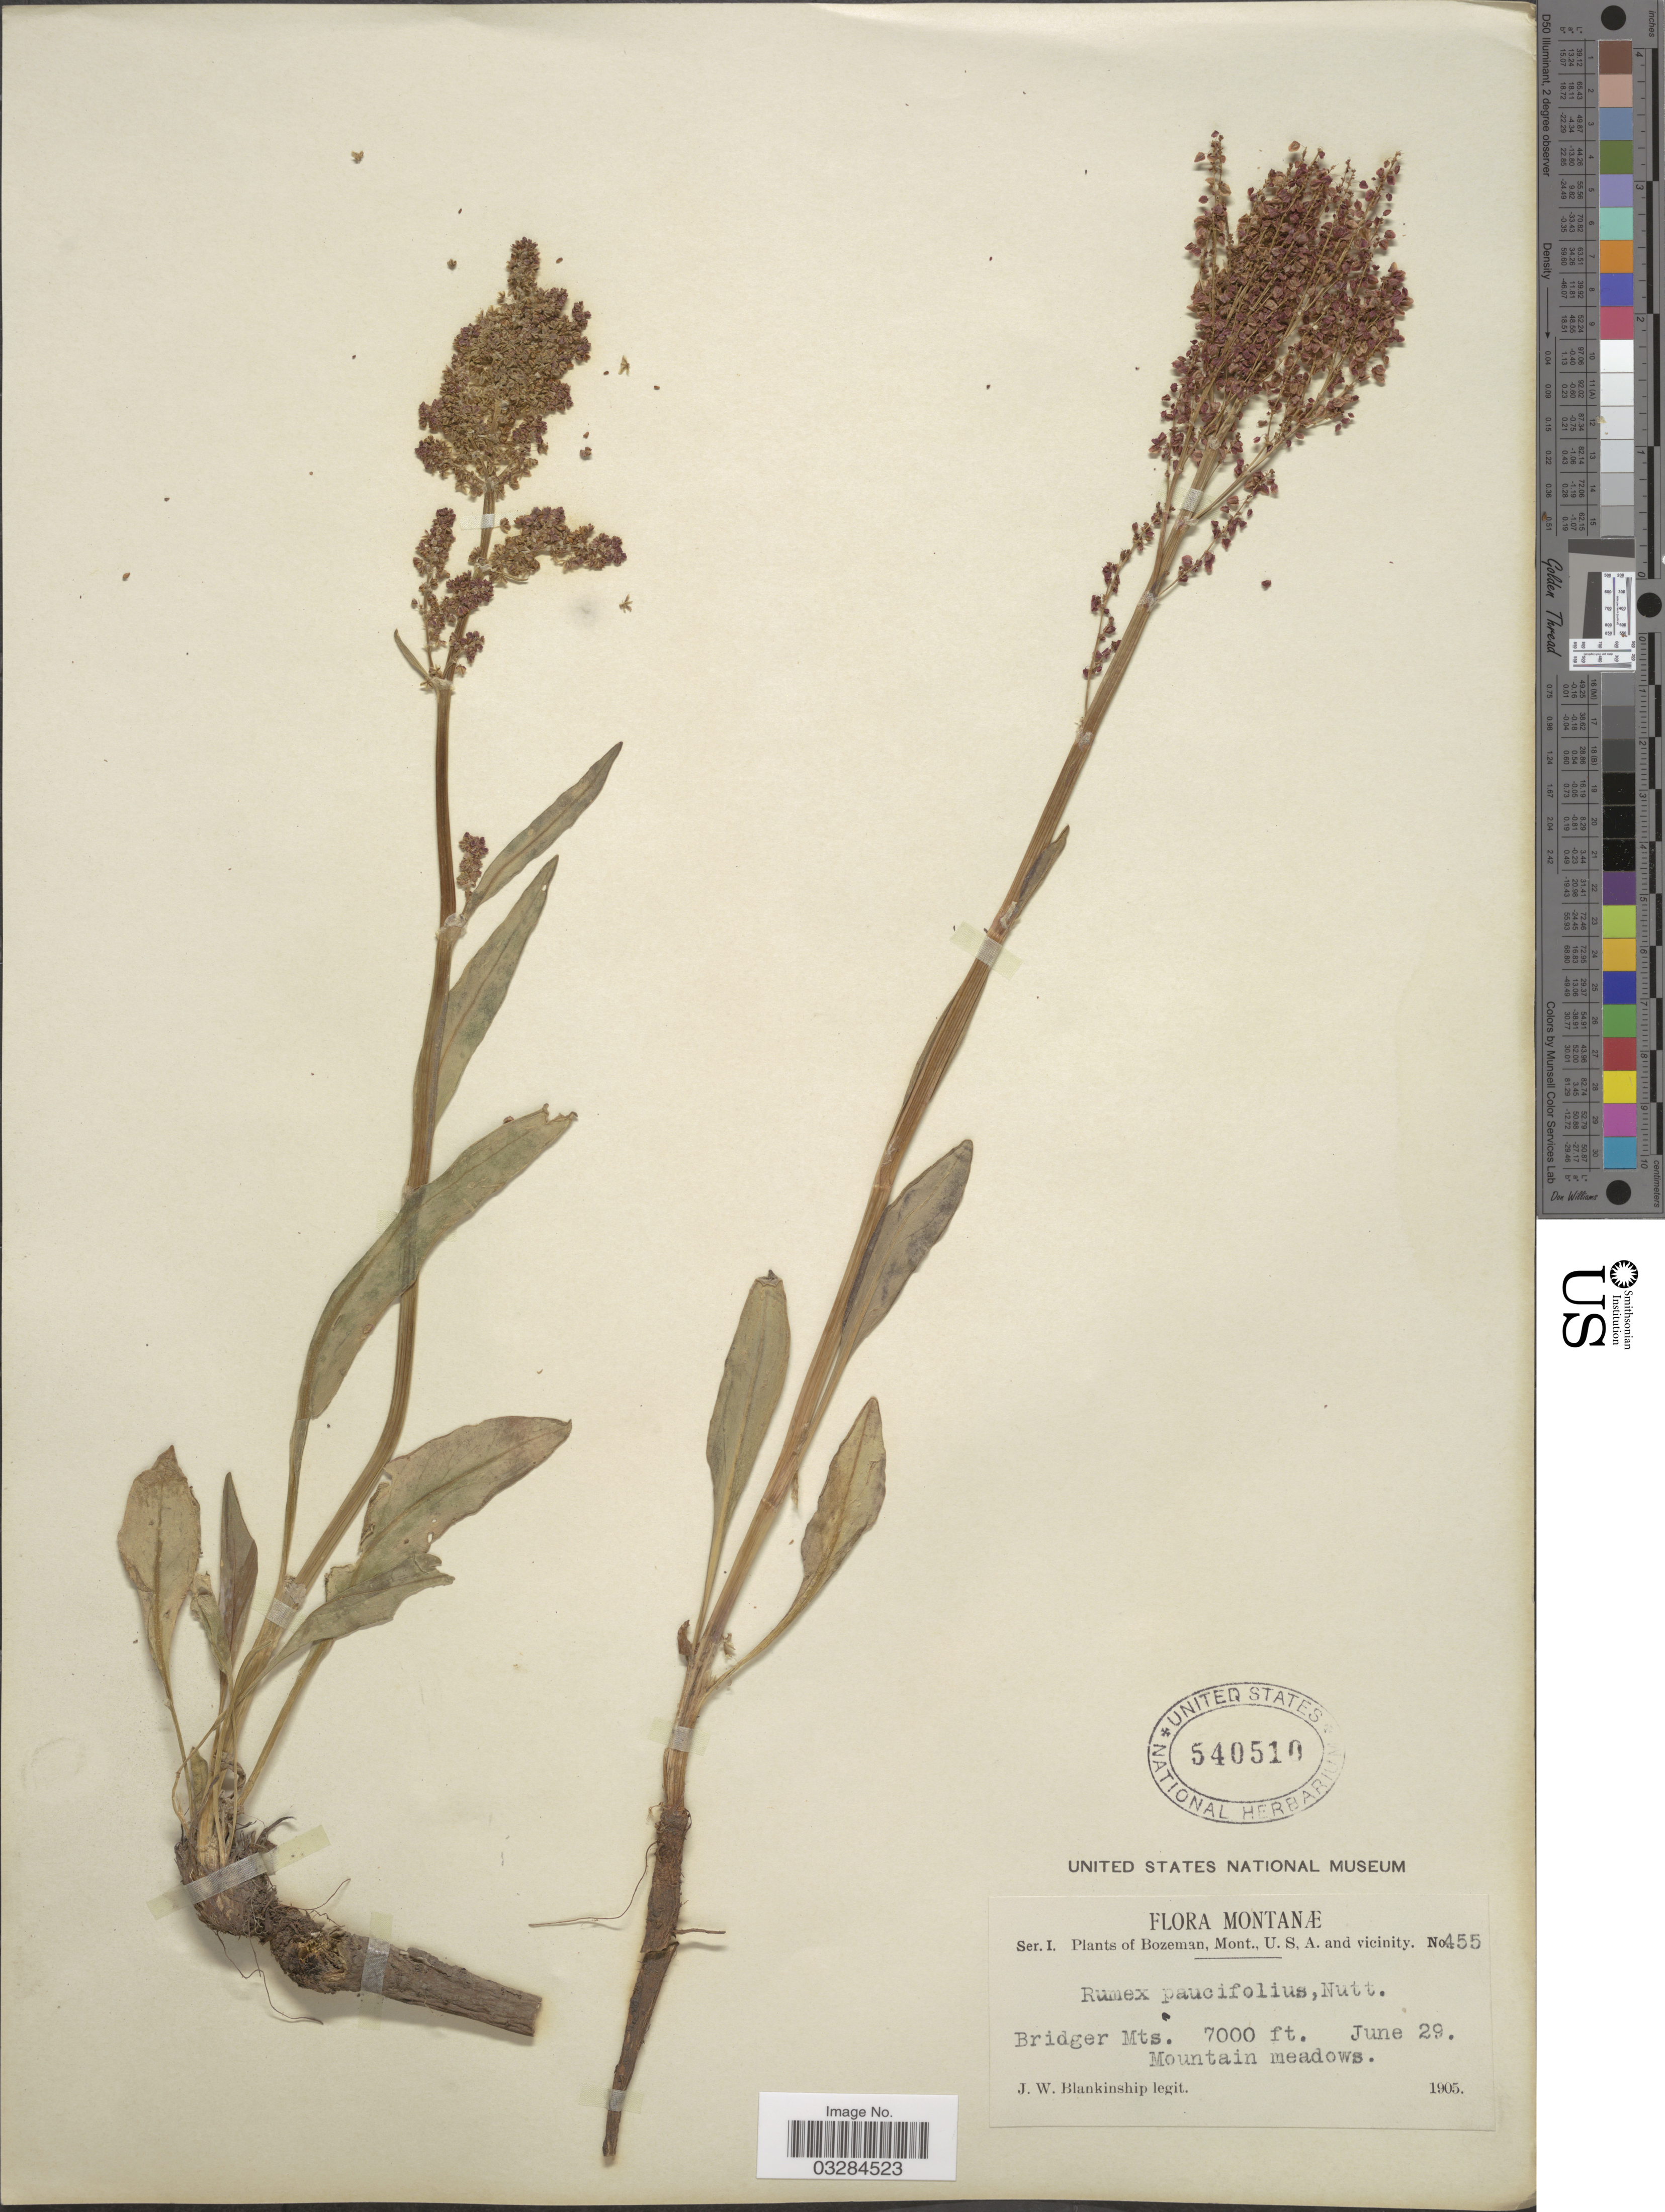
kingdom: Plantae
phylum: Tracheophyta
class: Magnoliopsida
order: Caryophyllales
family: Polygonaceae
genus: Rumex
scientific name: Rumex paucifolius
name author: Nutt.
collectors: J. W. Blankinship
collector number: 455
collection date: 1905-06-29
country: United States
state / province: Montana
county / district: Gallatin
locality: Bozeman, Mont., U.S.A. and vicinity. Bridger Mts.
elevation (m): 2134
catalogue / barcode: US 540510